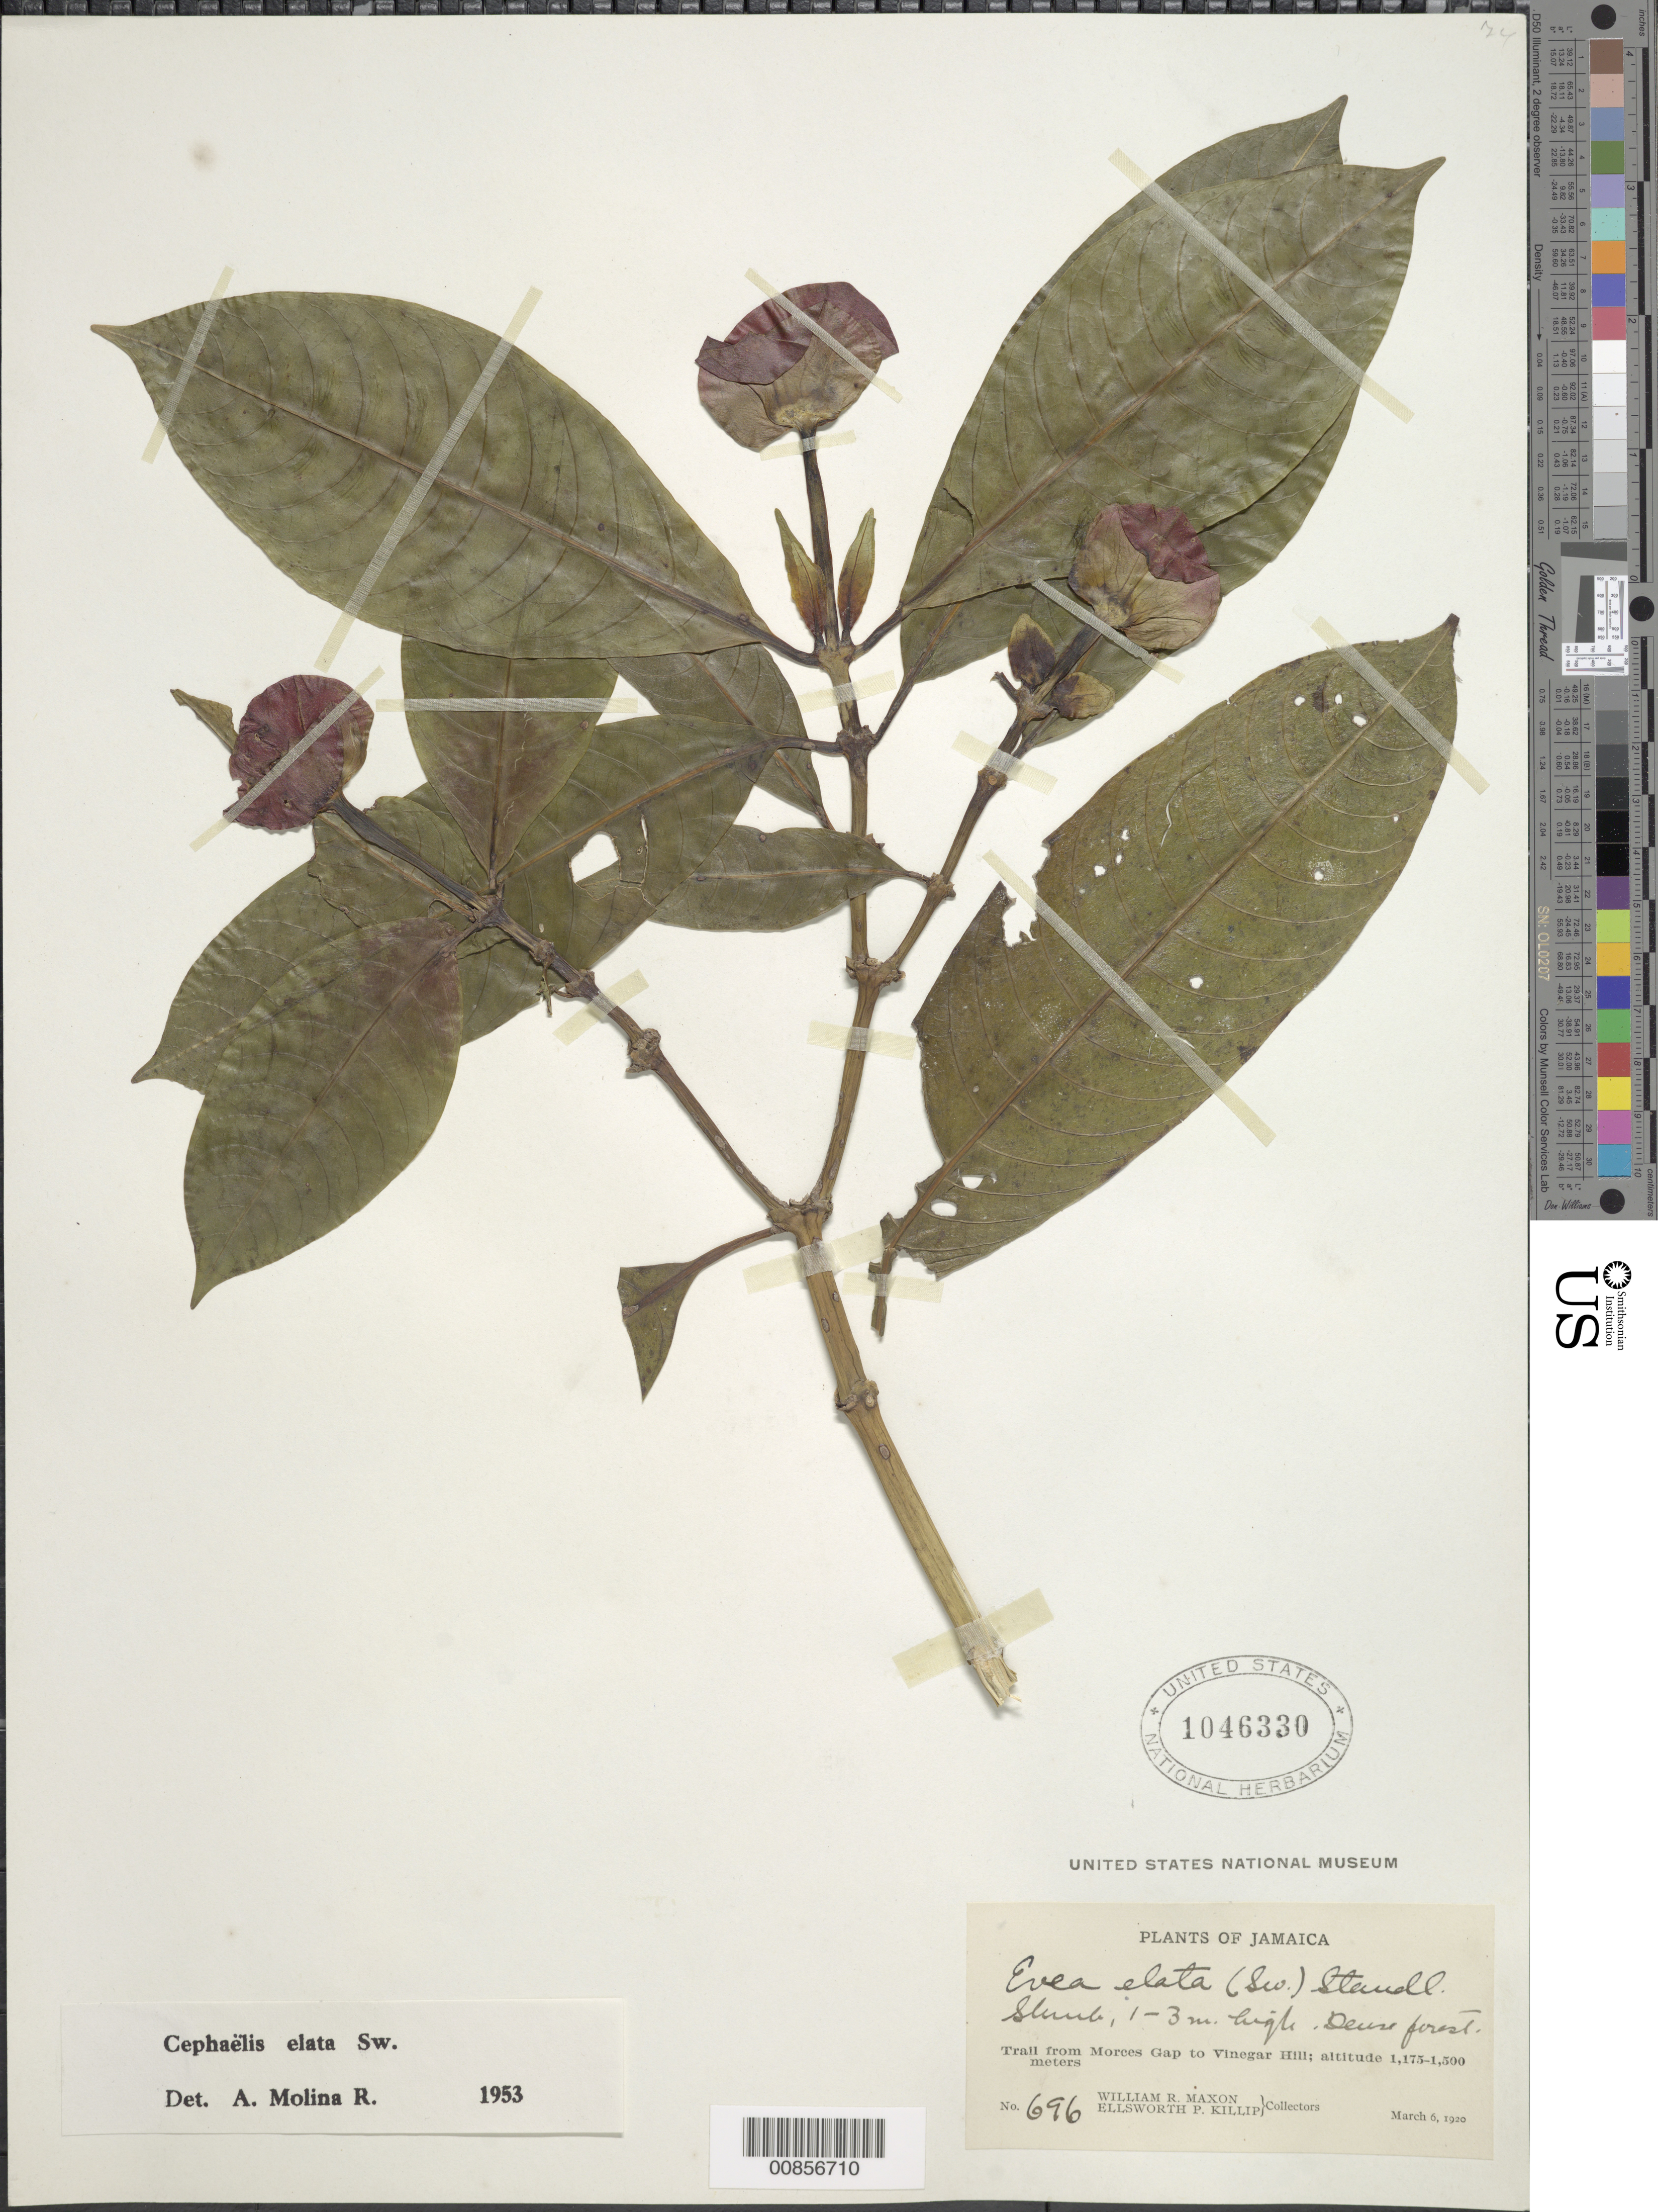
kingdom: Plantae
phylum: Tracheophyta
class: Magnoliopsida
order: Gentianales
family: Rubiaceae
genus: Psychotria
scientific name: Psychotria elata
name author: (Sw.) Hammel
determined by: Molina R., A.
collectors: W. R. Maxon & E. P. Killip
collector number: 696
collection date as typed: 06 Mar 1920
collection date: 1920-03-06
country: Jamaica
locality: Trail from Morces Gap to Vinegar Hill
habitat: Dense forest near trail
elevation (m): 1175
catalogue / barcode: US 1046330